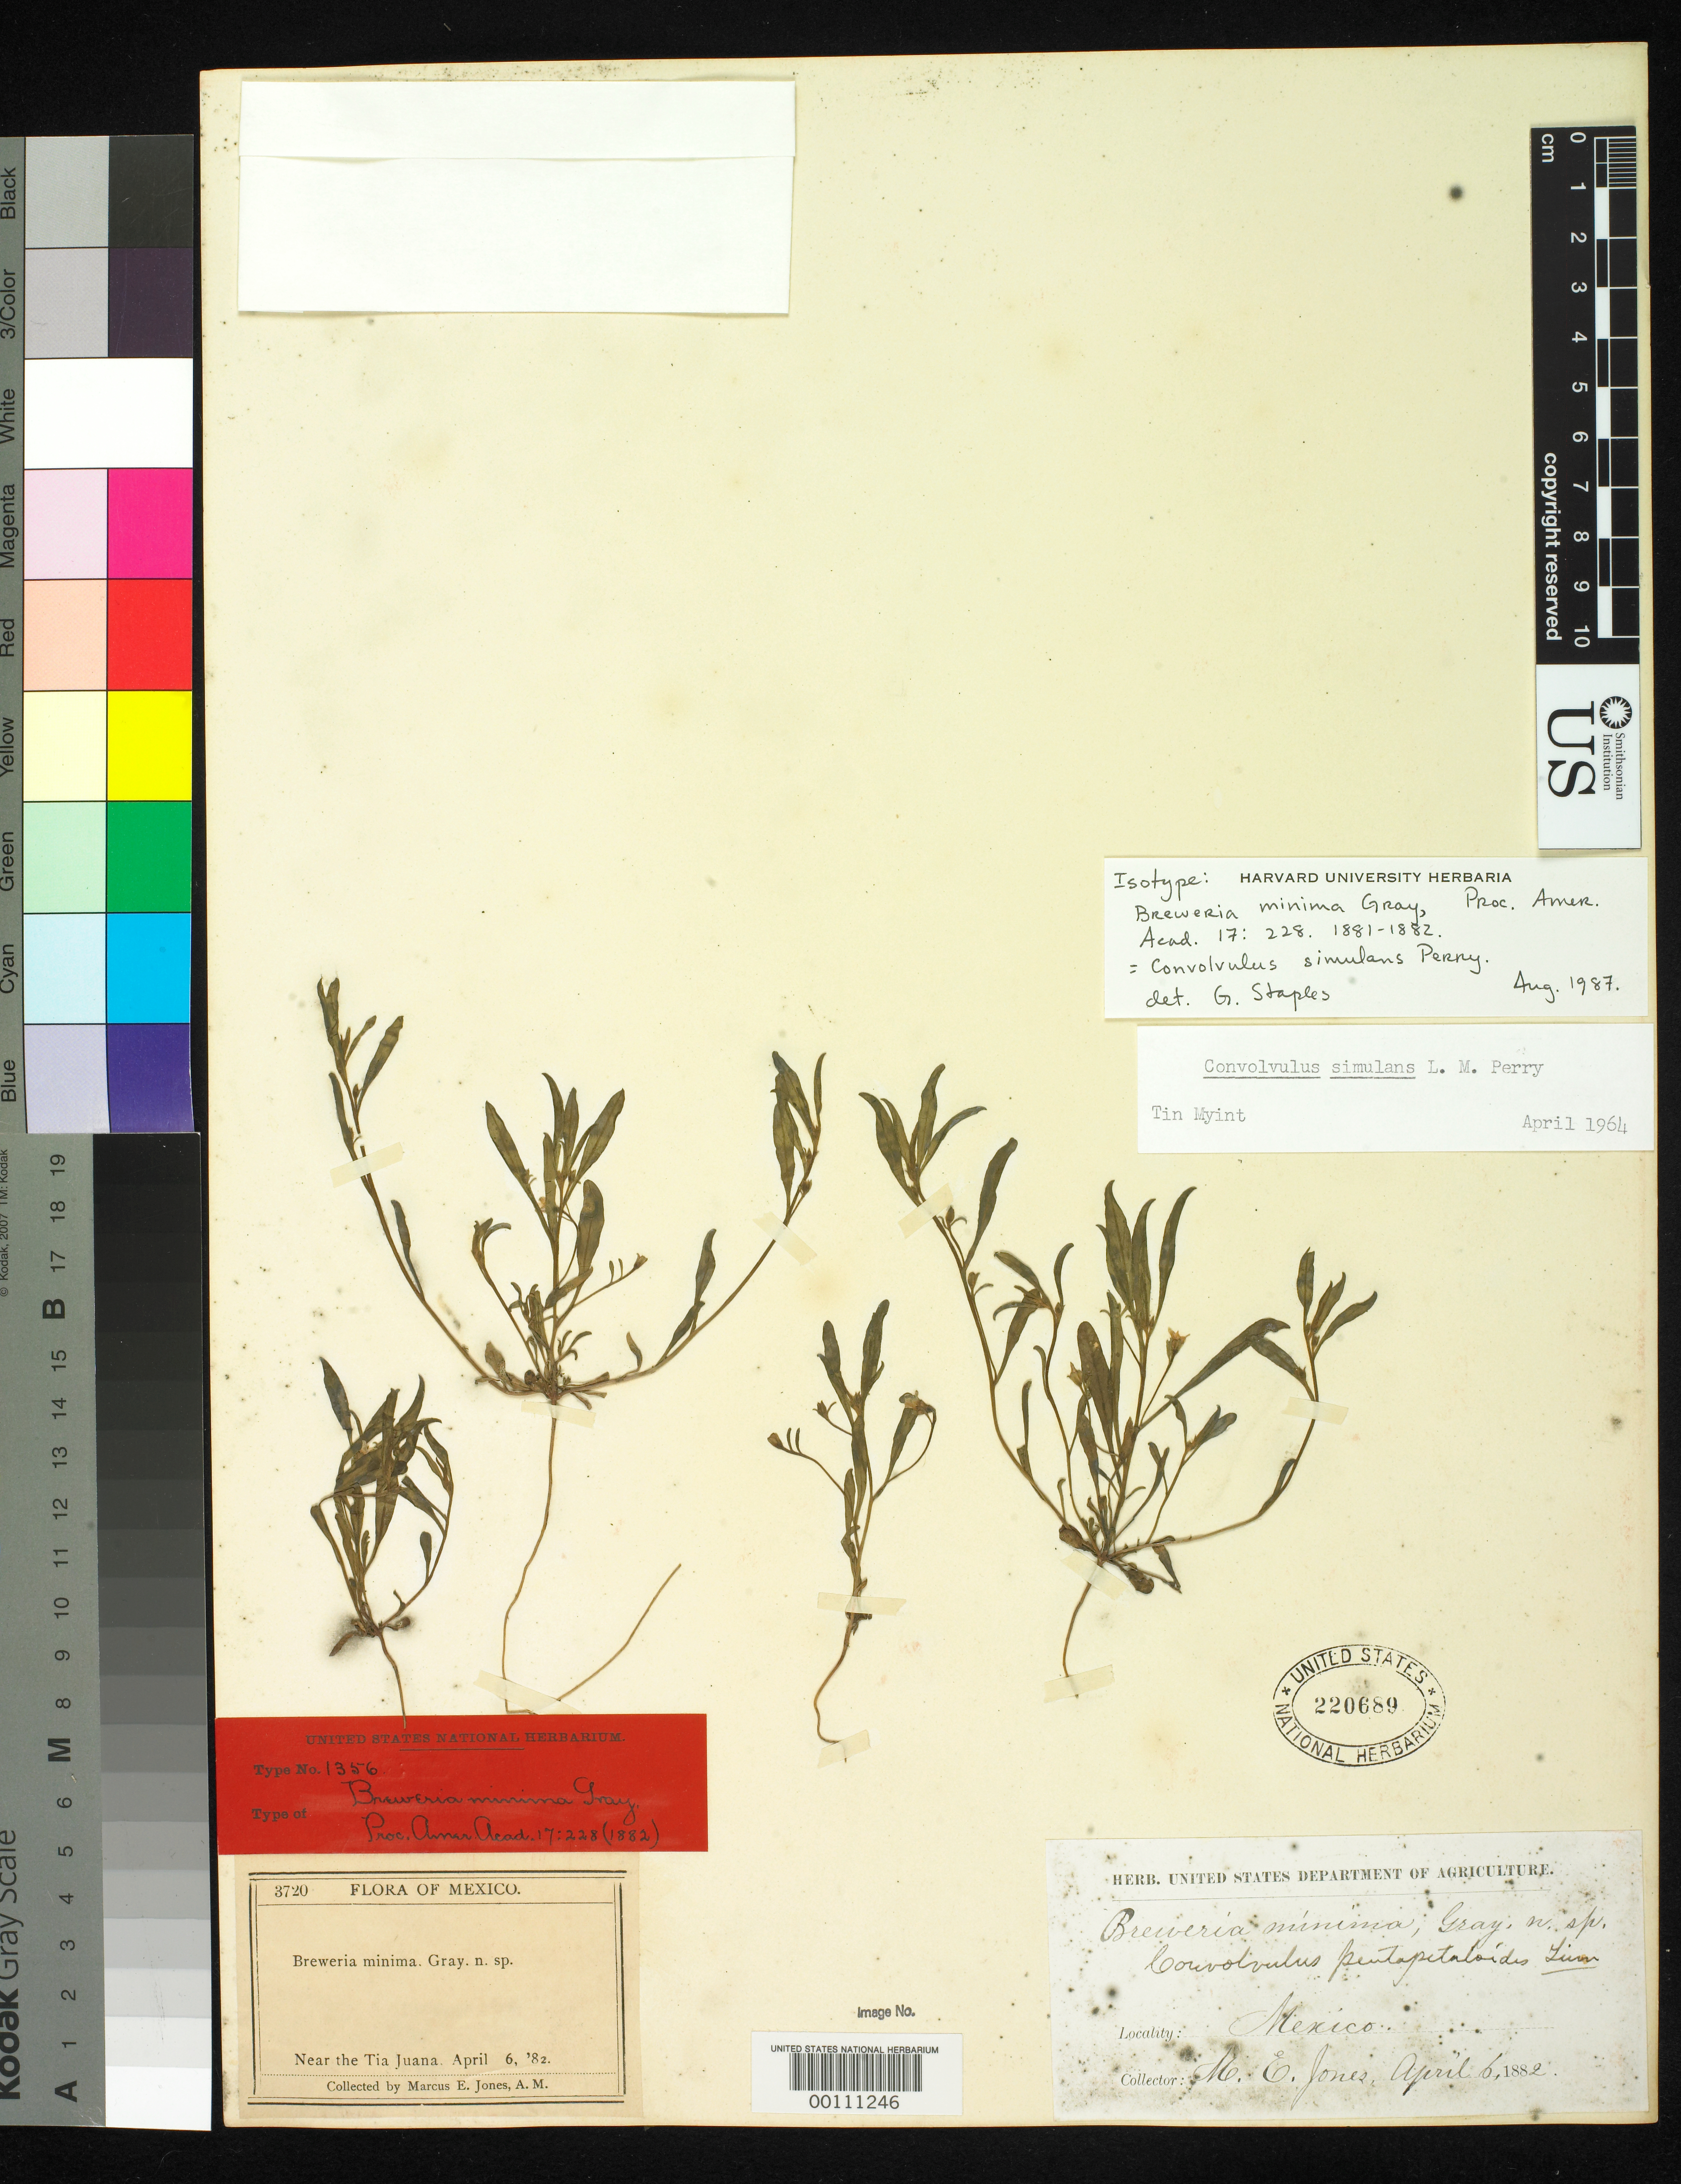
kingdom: Plantae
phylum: Tracheophyta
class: Magnoliopsida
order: Solanales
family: Convolvulaceae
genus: Breweria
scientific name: Breweria minima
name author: A. Gray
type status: Syntype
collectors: M. E. Jones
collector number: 3720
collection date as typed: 06 Apr 1882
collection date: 1882-04-06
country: Mexico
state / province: Baja California Norte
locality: Near Tia Juana.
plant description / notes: Annotated by G. Staples (1987) as "isotype".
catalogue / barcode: US 220689